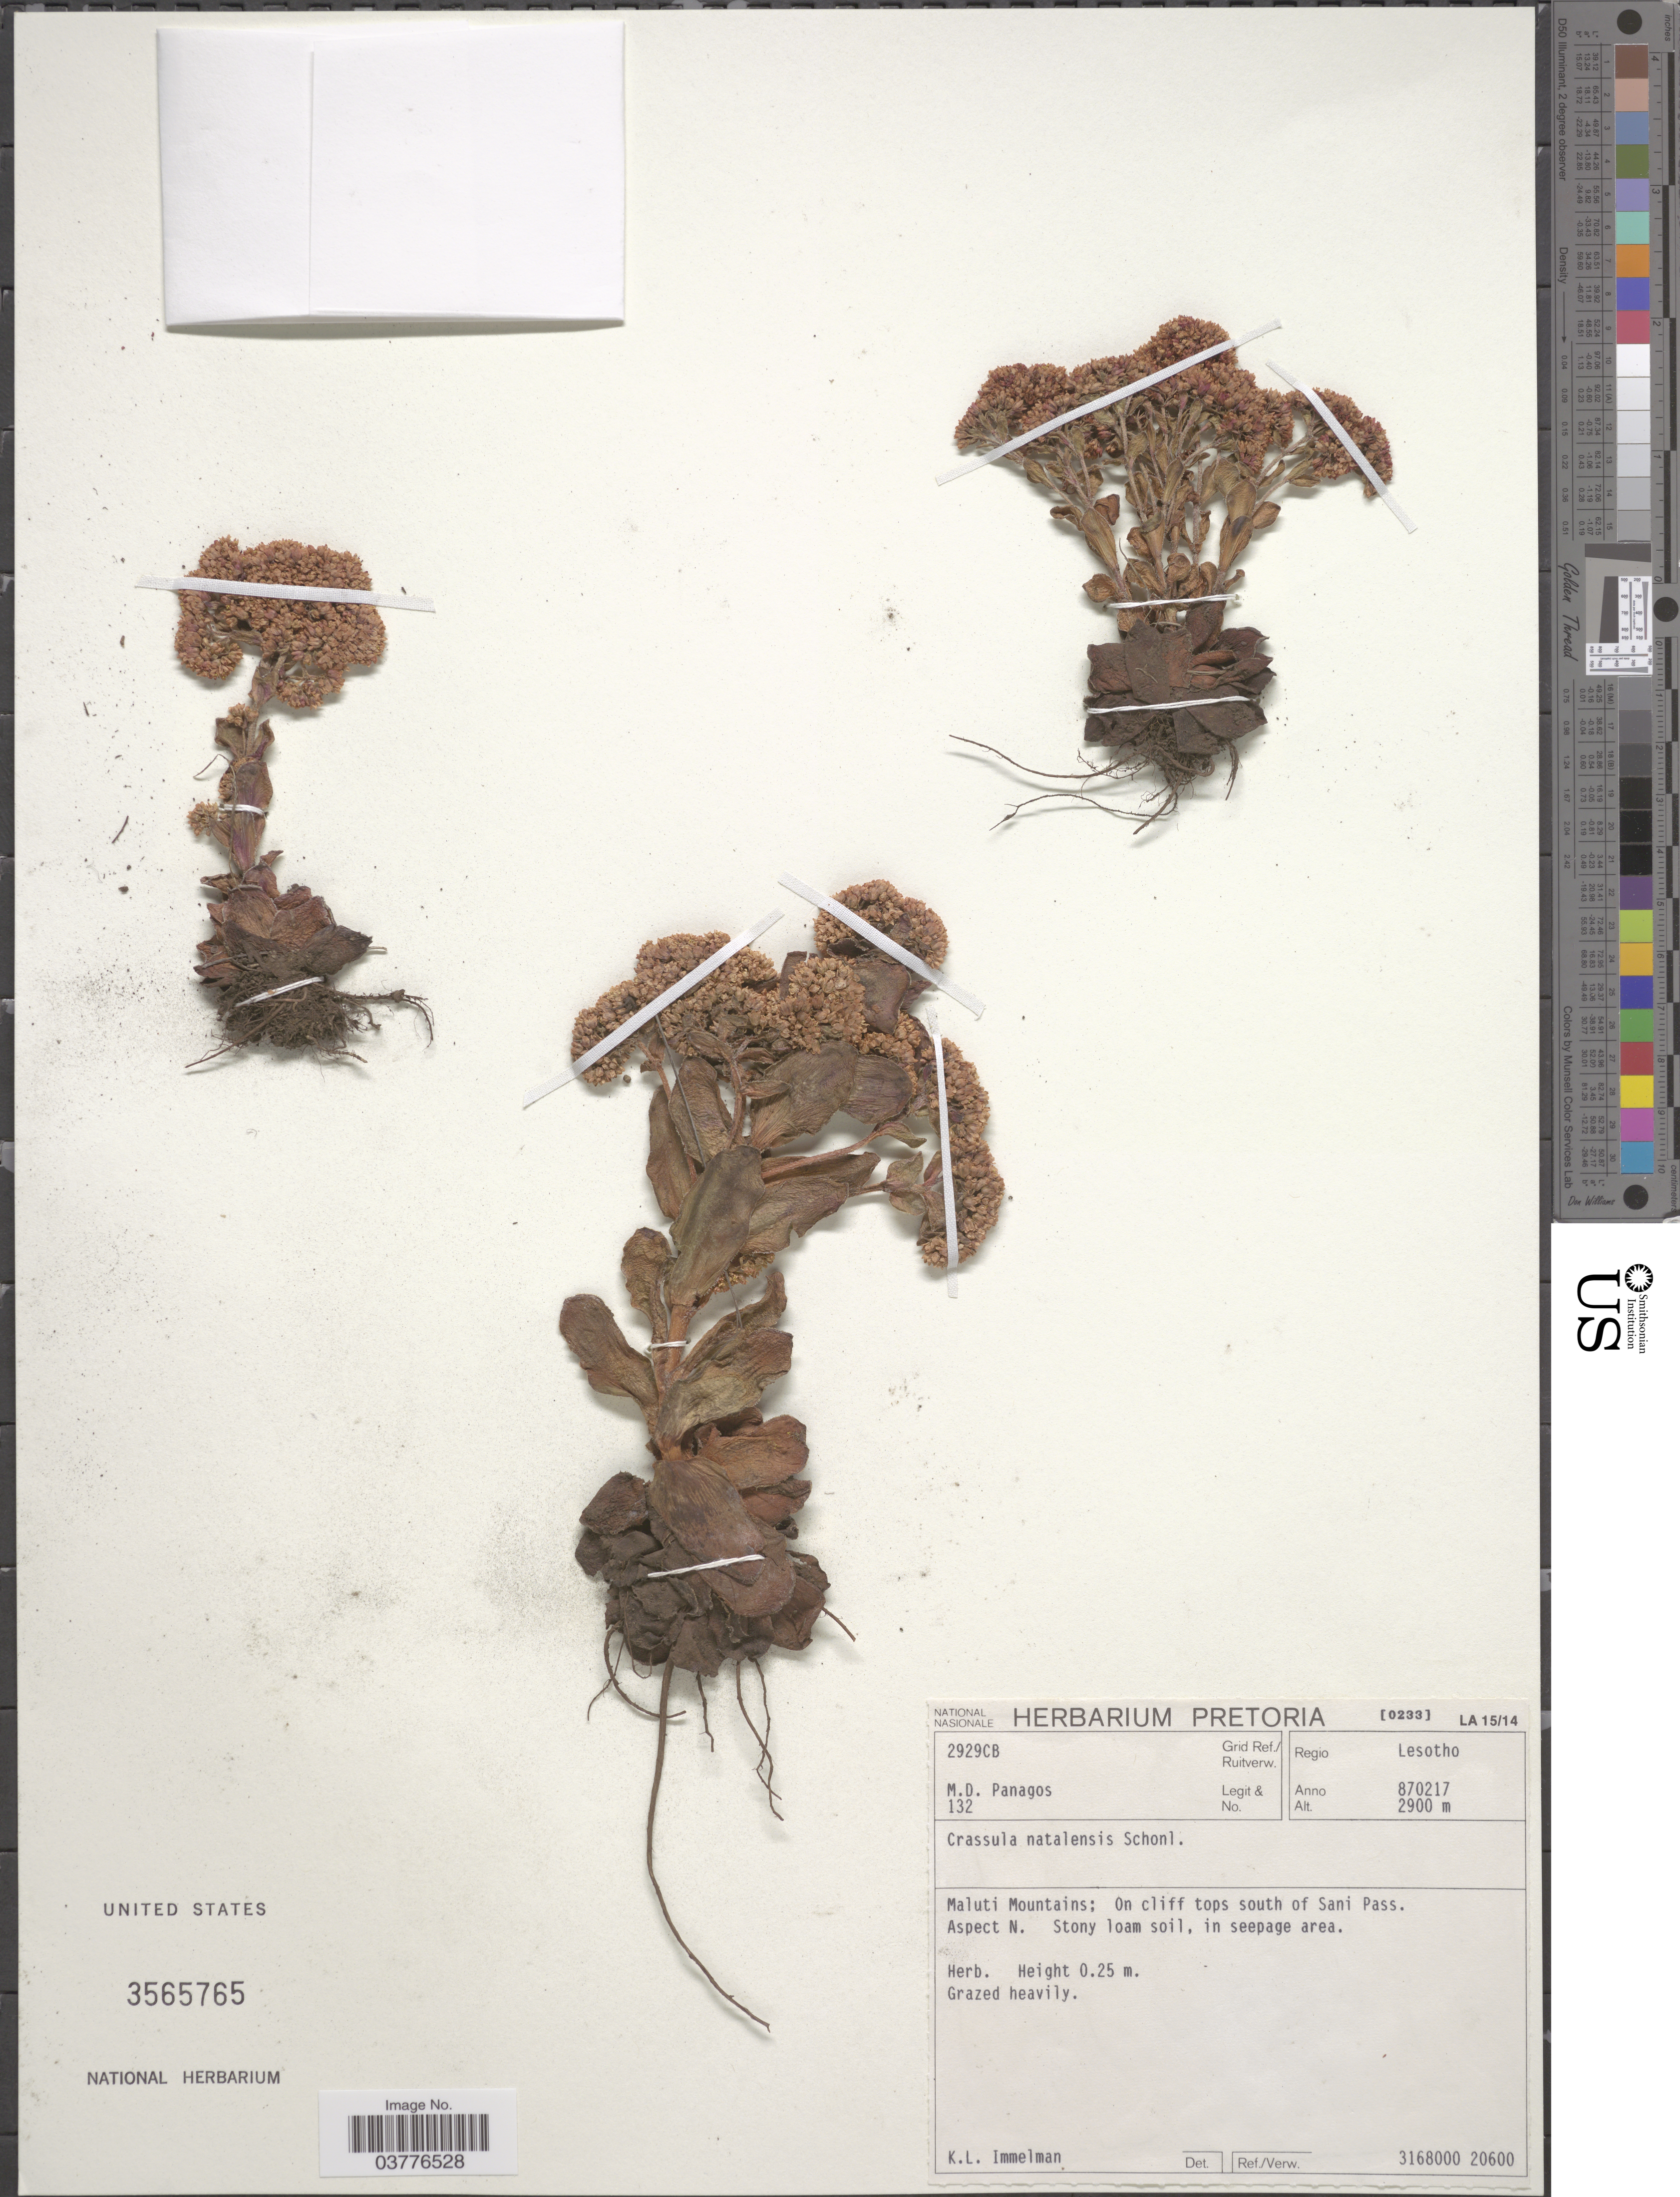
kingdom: Plantae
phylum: Tracheophyta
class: Magnoliopsida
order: Saxifragales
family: Crassulaceae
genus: Crassula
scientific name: Crassula natalensis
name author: Schönland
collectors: M. Panagos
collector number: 132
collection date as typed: Transcribed d/m/y: 17/2/87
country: Lesotho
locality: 2929CB Grid Ref./ Ruitverw. Regio Lesotho. Maluti Mountains; On cliff tops south of Sani Pass. Aspect N.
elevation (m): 2900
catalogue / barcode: US 3565765